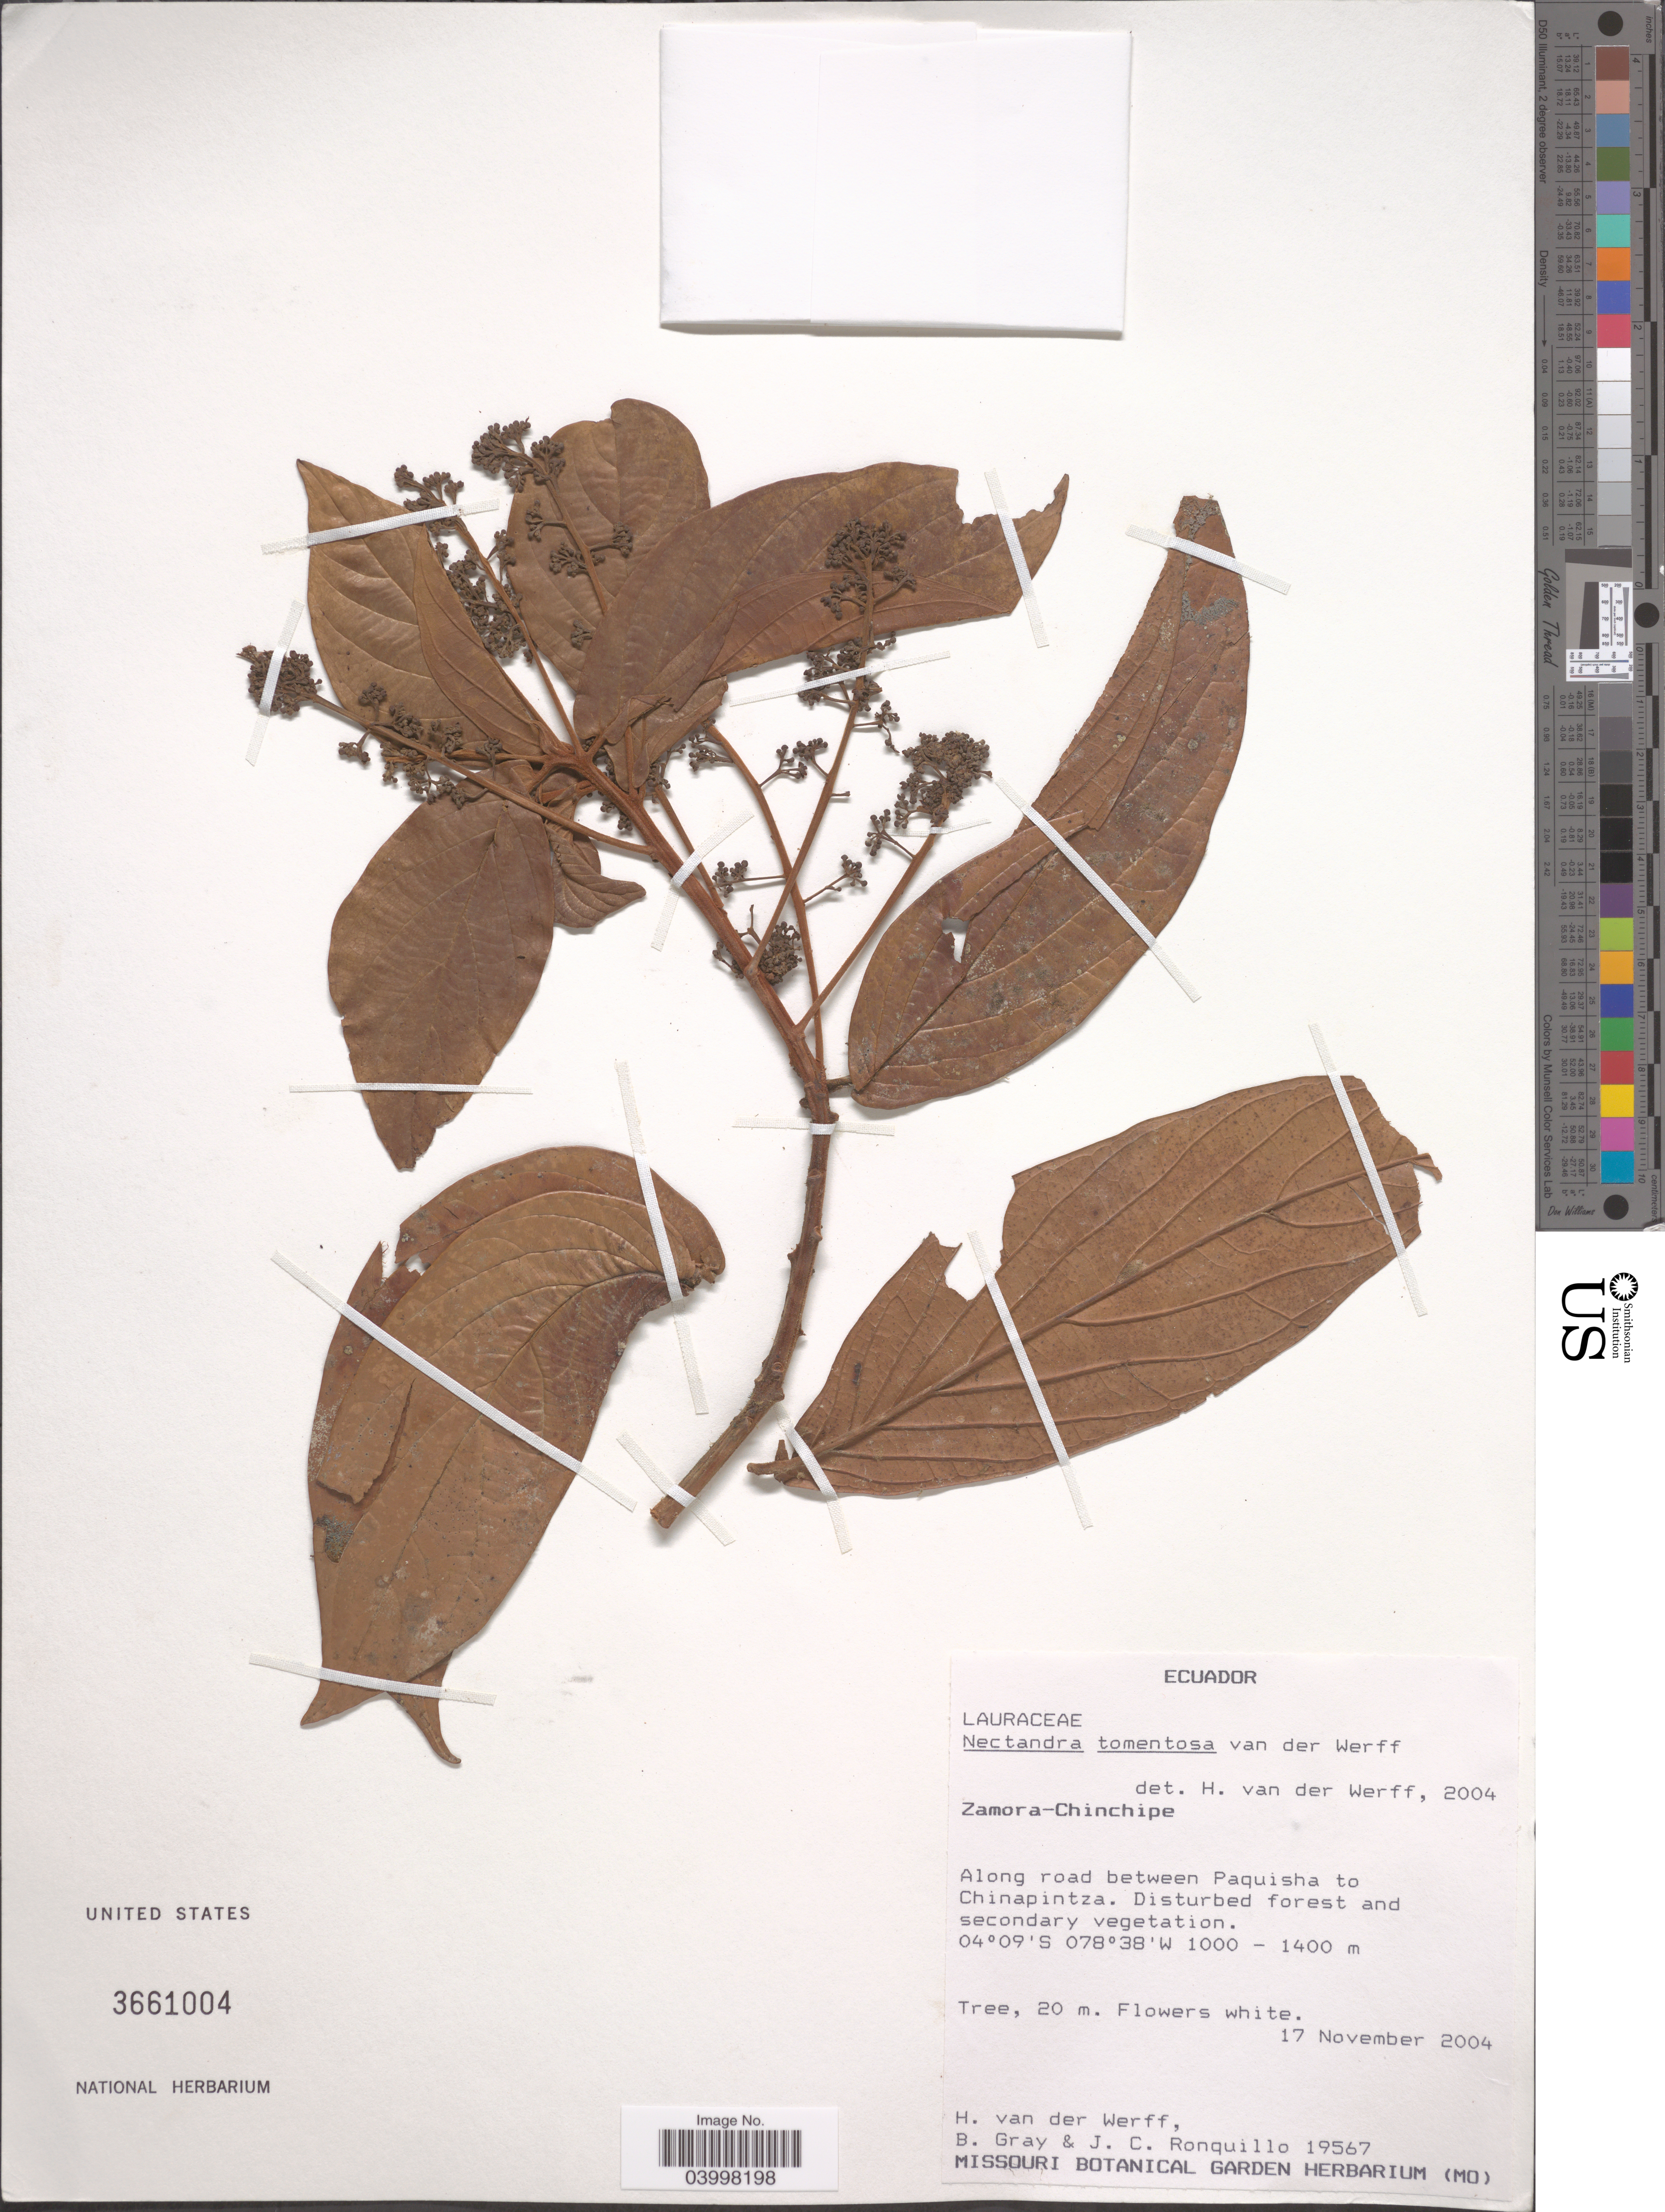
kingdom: Plantae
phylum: Tracheophyta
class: Magnoliopsida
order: Laurales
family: Lauraceae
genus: Nectandra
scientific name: Nectandra tomentosa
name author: van der Werff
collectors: H. van der Werff, B. Gray & J. Ronquillo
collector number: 19567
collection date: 2004-11-17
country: Ecuador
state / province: Zamora-Chinchipe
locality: Along road between Paquisha to Chinapintza.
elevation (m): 1000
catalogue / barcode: US 3661004